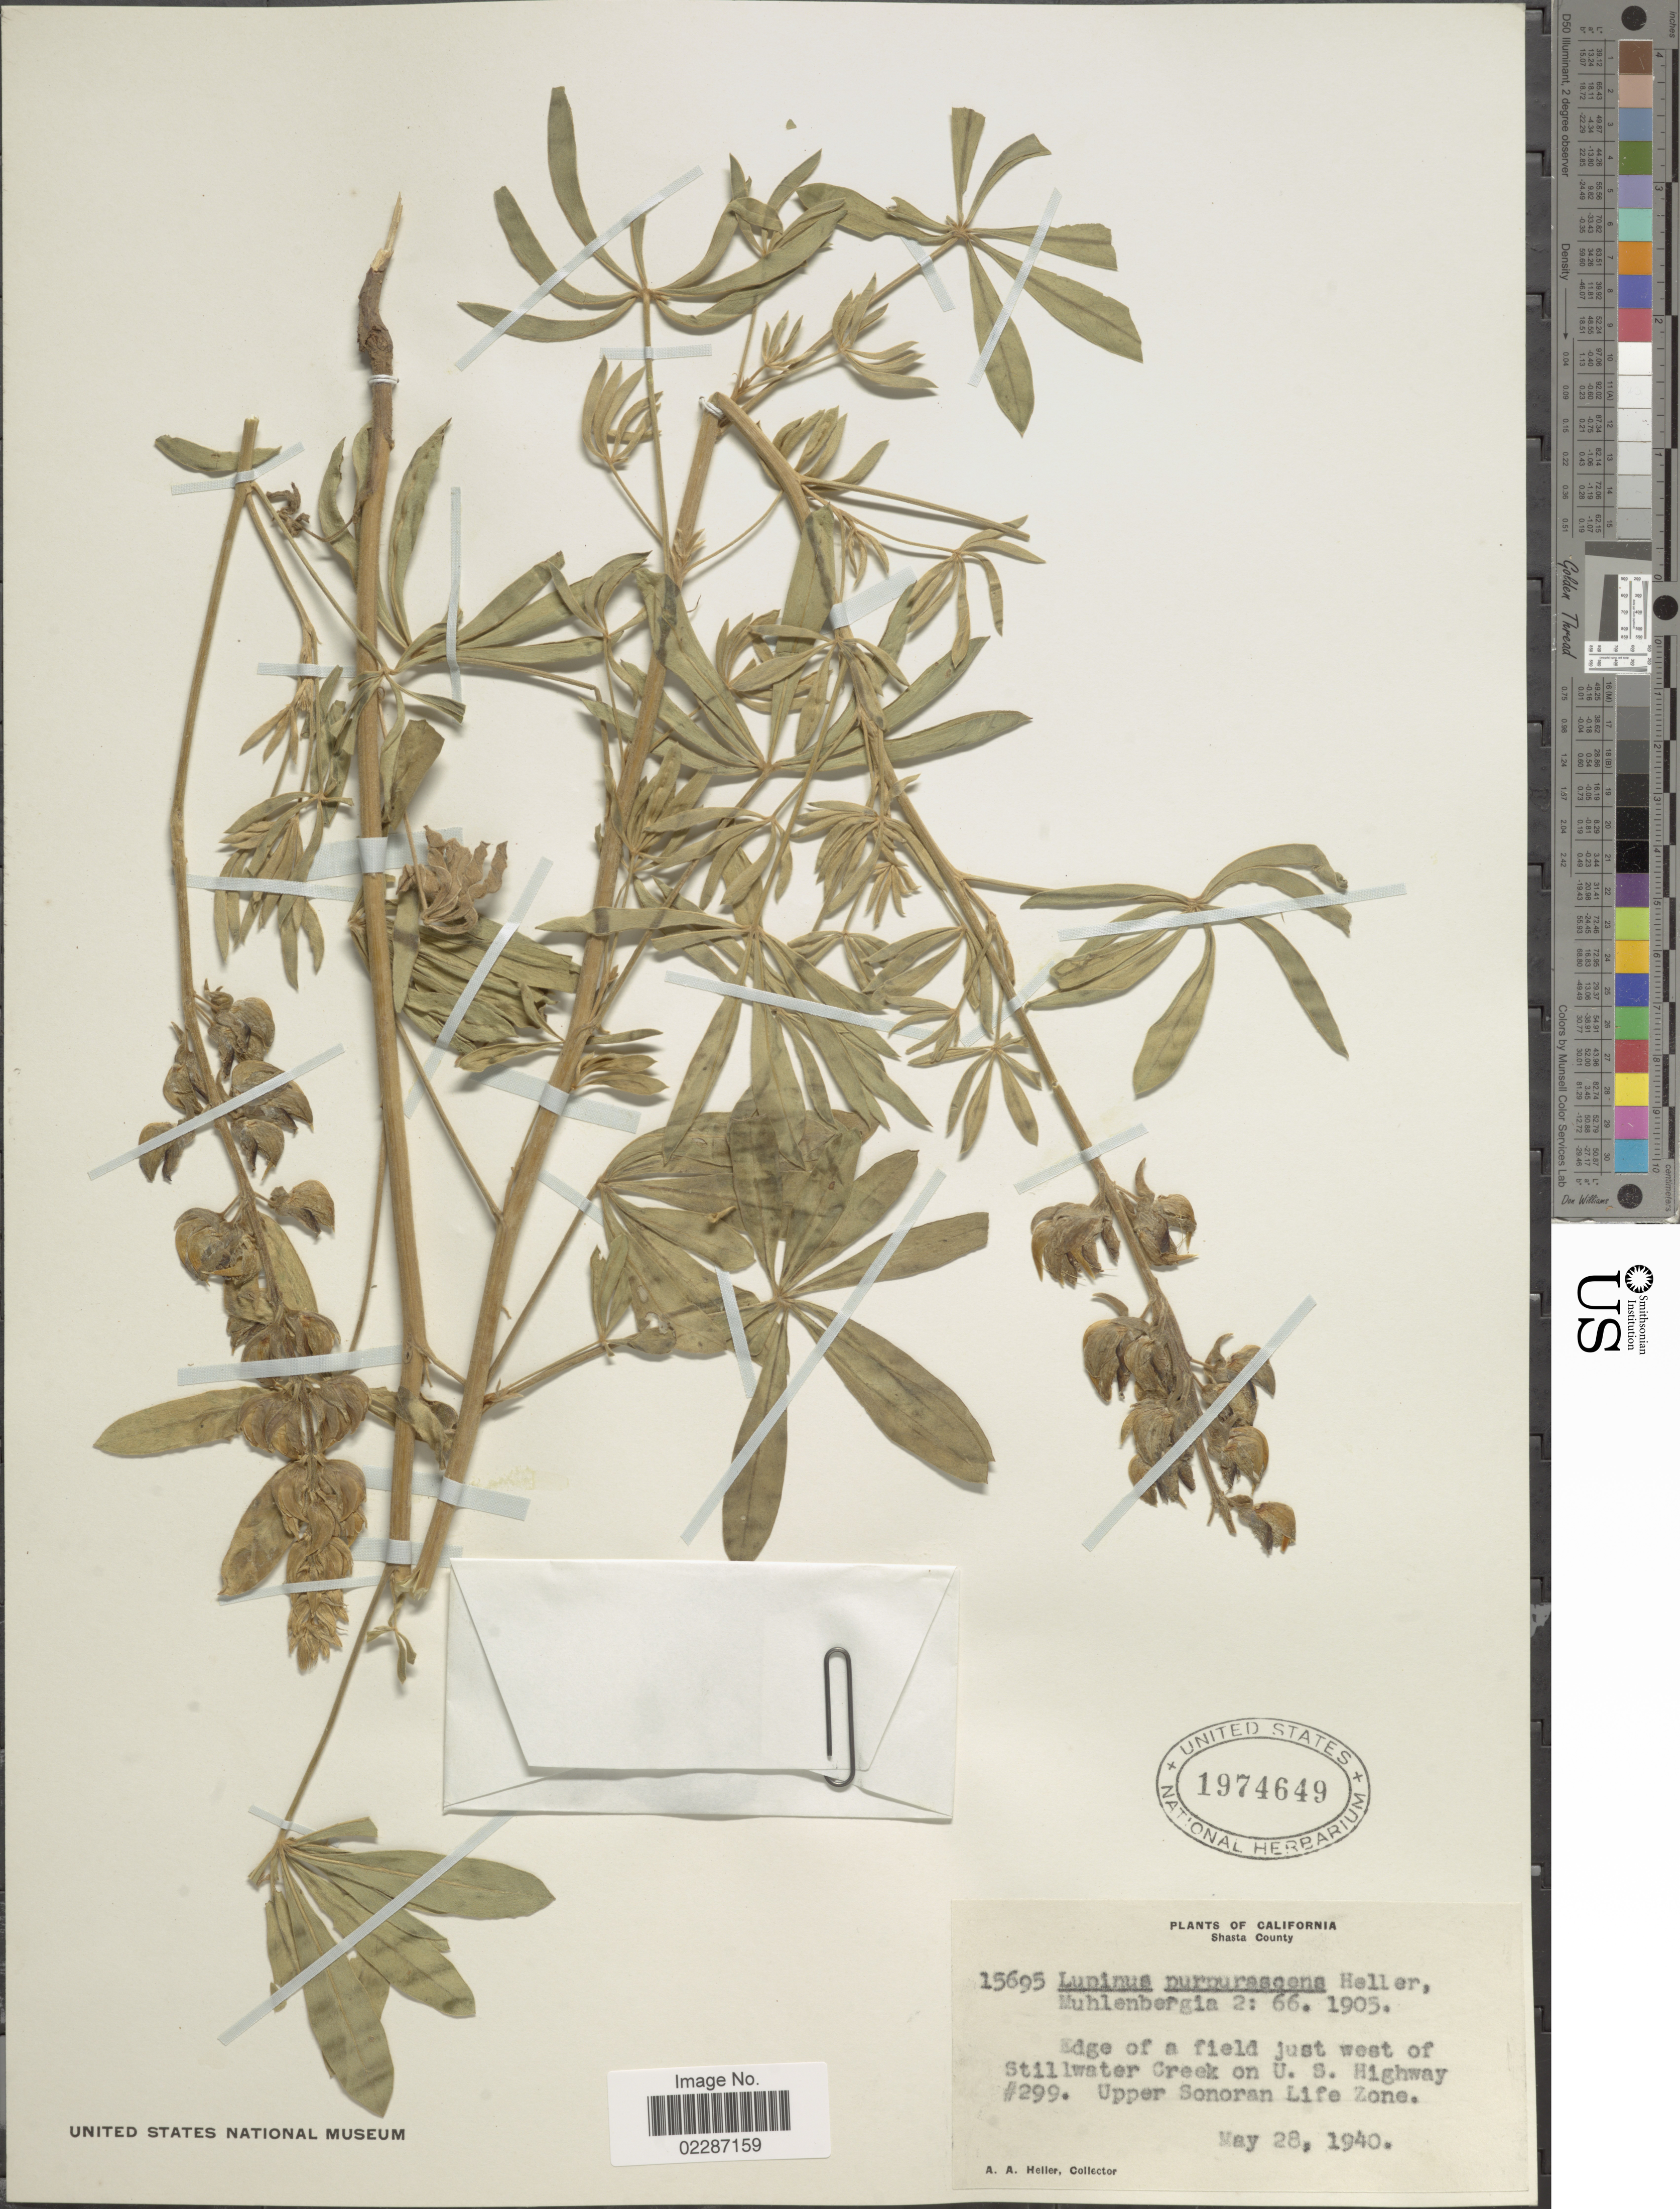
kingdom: Plantae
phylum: Tracheophyta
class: Magnoliopsida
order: Fabales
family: Fabaceae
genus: Lupinus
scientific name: Lupinus purpurascens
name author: A. Heller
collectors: A. A. Heller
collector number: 15695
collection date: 1940-05-28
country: United States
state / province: California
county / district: Shasta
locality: Shasta County, Edge of a field just west of Stillwater Creek on U.S. Highway #299. Upper Sonoran Life Zone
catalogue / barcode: US 1974649